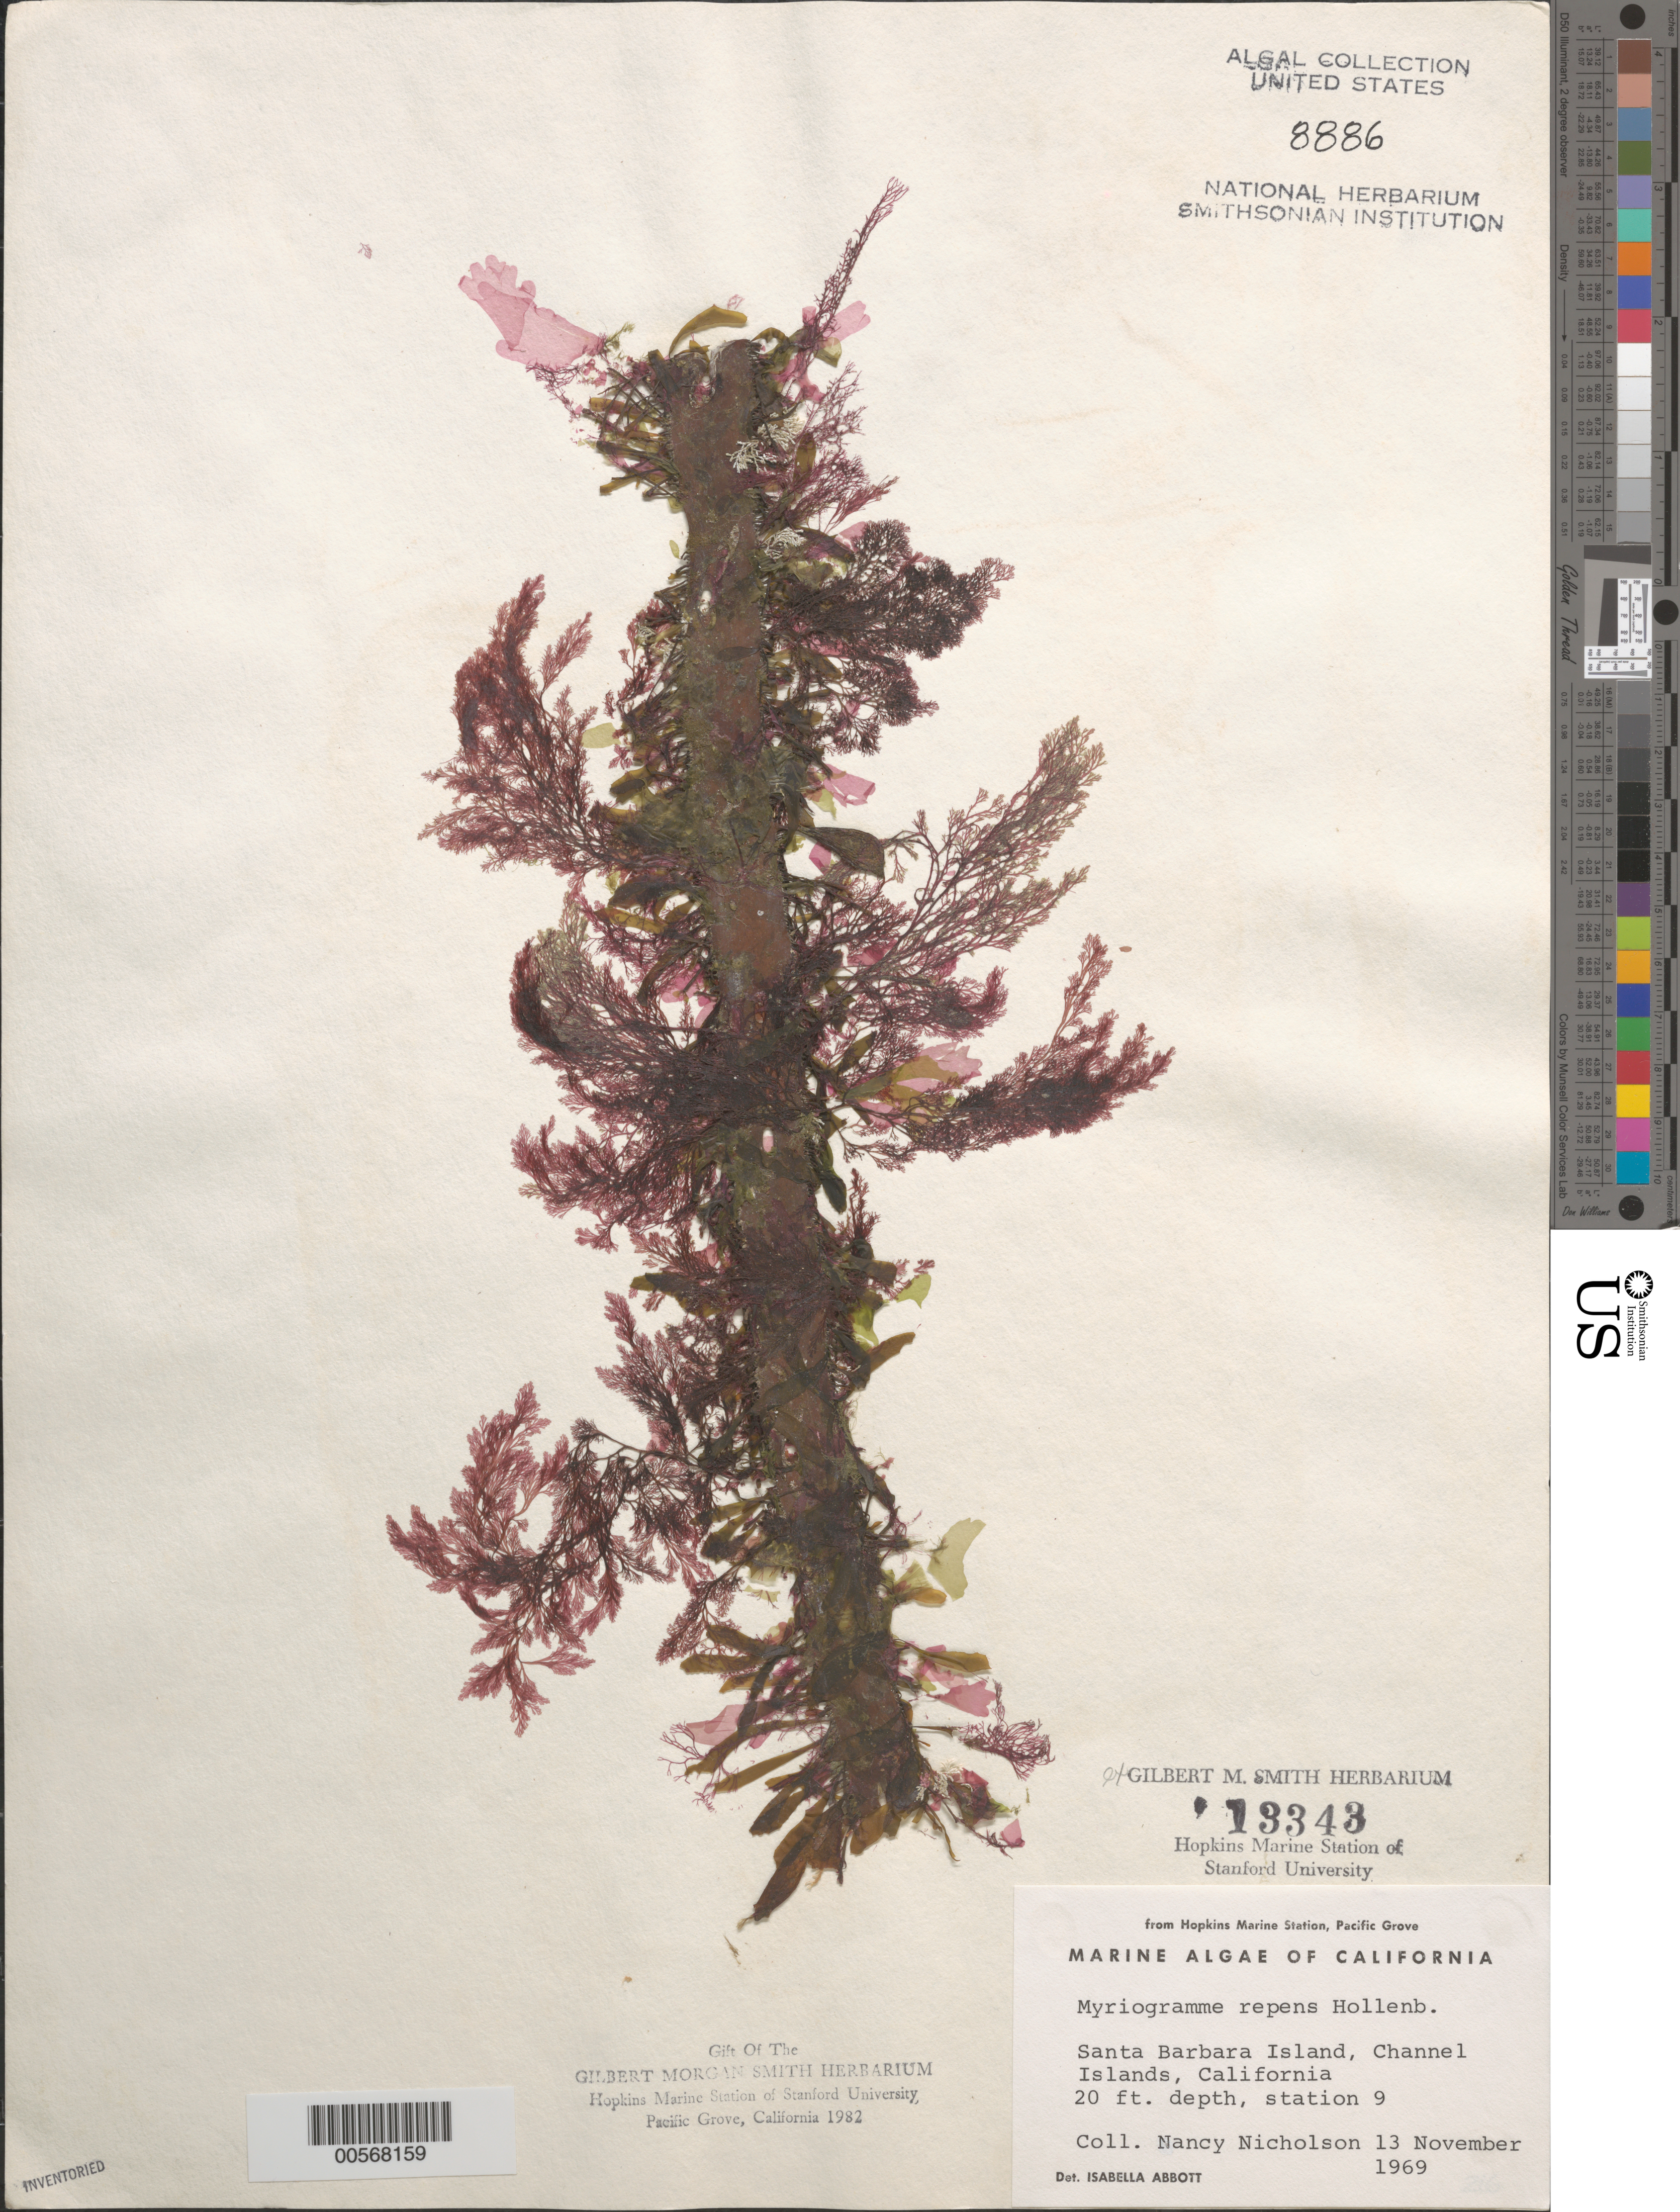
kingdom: Plantae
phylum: Rhodophyta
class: Florideophyceae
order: Ceramiales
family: Delesseriaceae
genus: Myriogramme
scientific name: Myriogramme repens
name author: Hollenb.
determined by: Abbott, Isabella A.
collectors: N. Nicholson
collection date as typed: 13 Nov 1969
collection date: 1969-11-13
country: United States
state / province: California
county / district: Santa Barbara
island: Santa Barbara Island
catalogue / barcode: US 8886